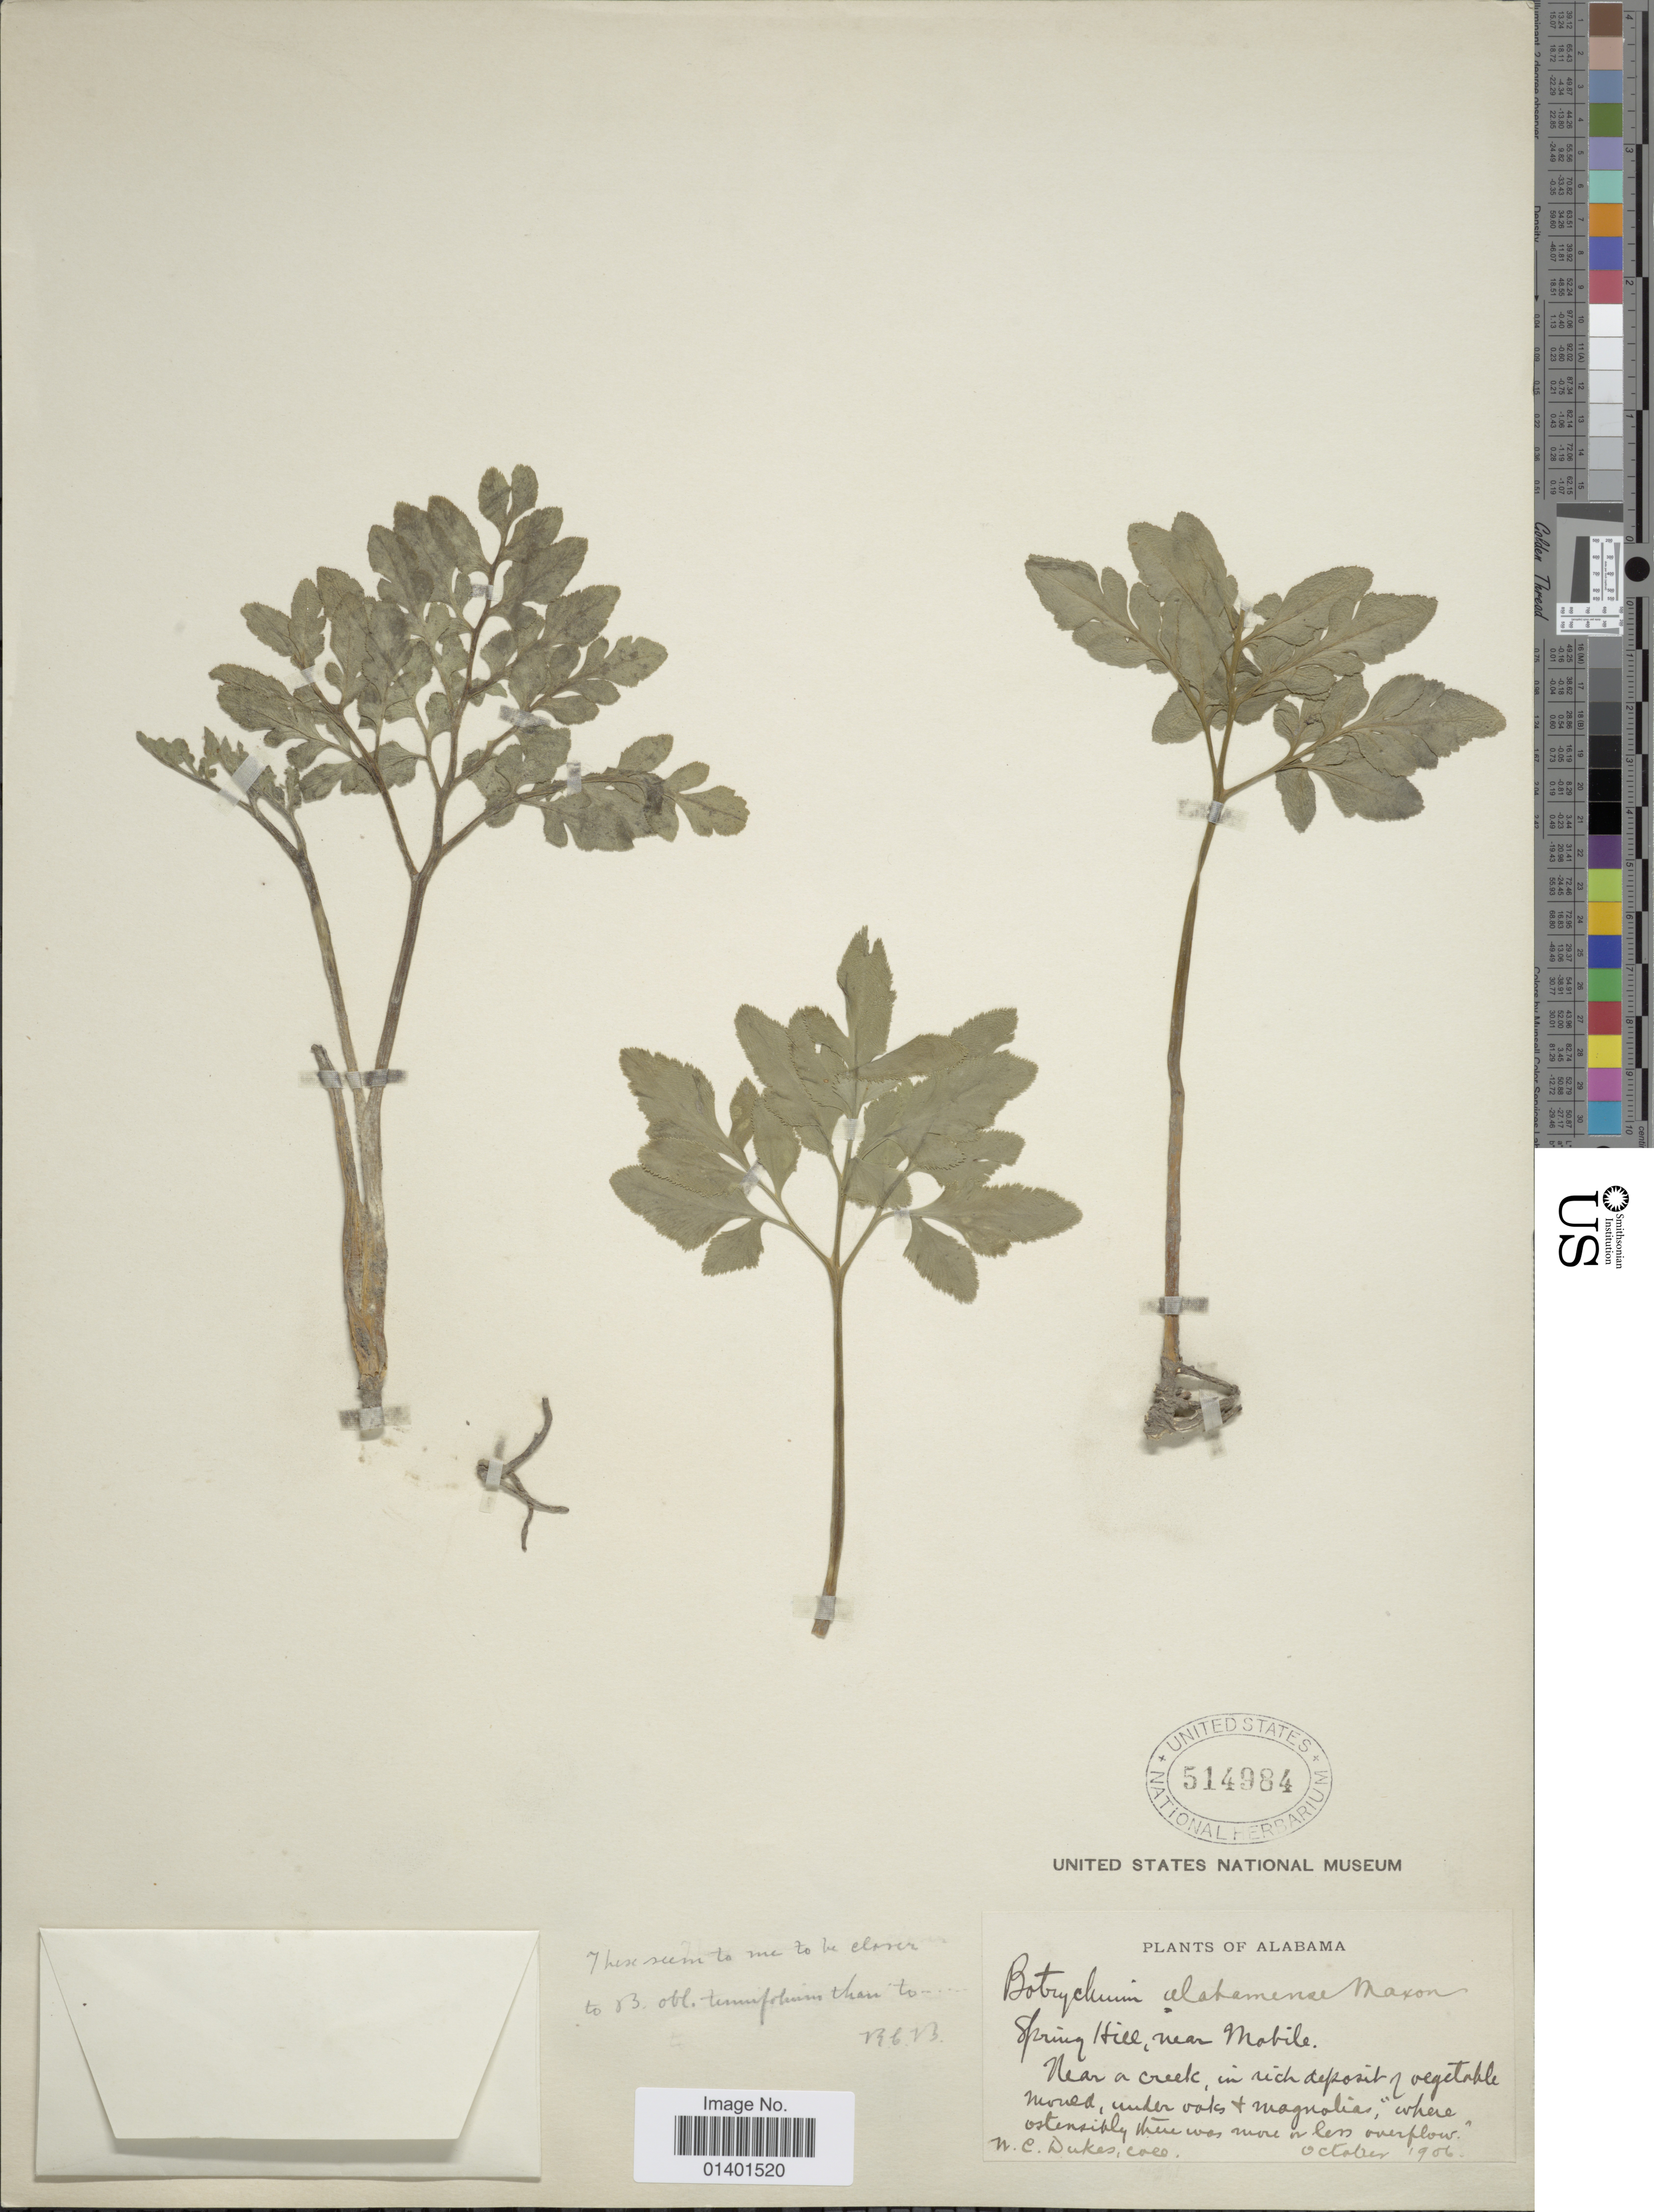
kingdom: Plantae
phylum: Tracheophyta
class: Polypodiopsida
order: Ophioglossales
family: Ophioglossaceae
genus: Botrychium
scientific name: Botrychium biternatum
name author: (Sav.) Underw.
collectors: W. C. Dukes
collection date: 1906-10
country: United States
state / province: Alabama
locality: Spring Hill, near Mobile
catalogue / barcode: US 514984